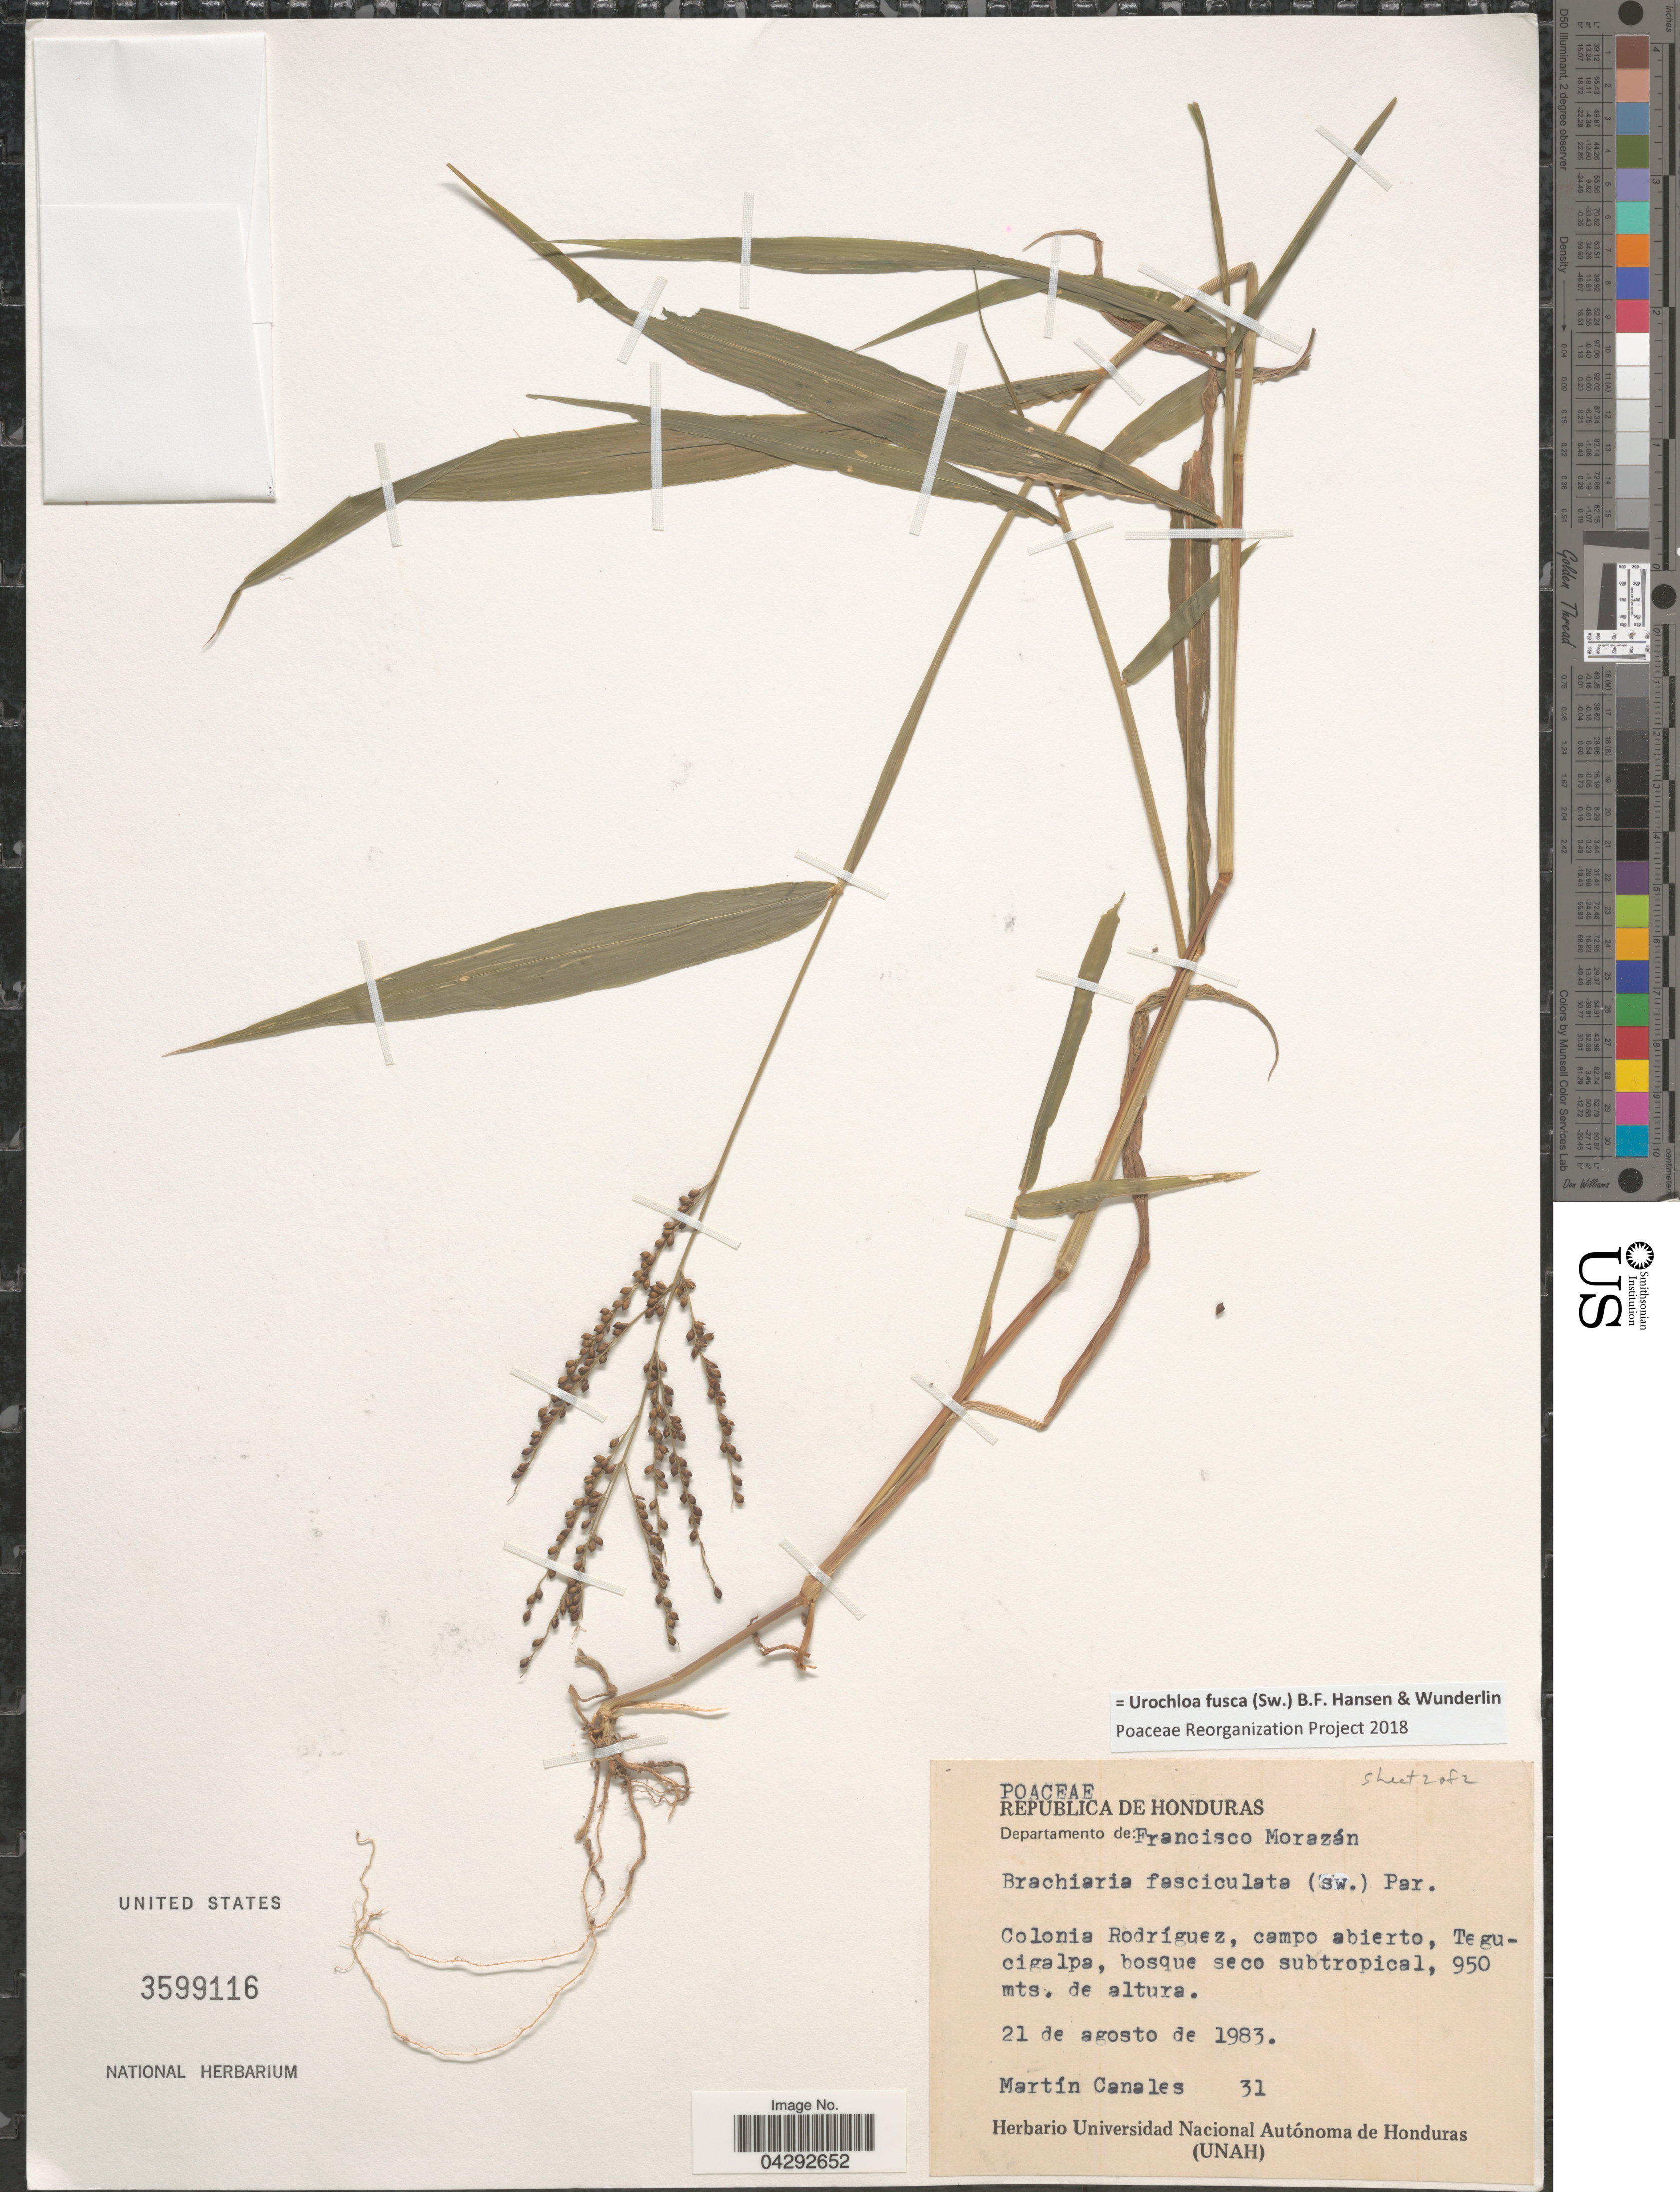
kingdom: Plantae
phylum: Tracheophyta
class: Liliopsida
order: Poales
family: Poaceae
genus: Urochloa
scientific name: Urochloa fusca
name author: (Sw.) B.F. Hansen & Wunderlin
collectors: M. Canales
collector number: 31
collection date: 1983-08-21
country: Honduras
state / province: Fco. Morazán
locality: Republica de Honduras. Departamento de: Francisco Morazán. Colonia Rodríguez, campo abierto, Tegucigalpa, bosque seco subtropical.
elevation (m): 950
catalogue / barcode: US 3599116